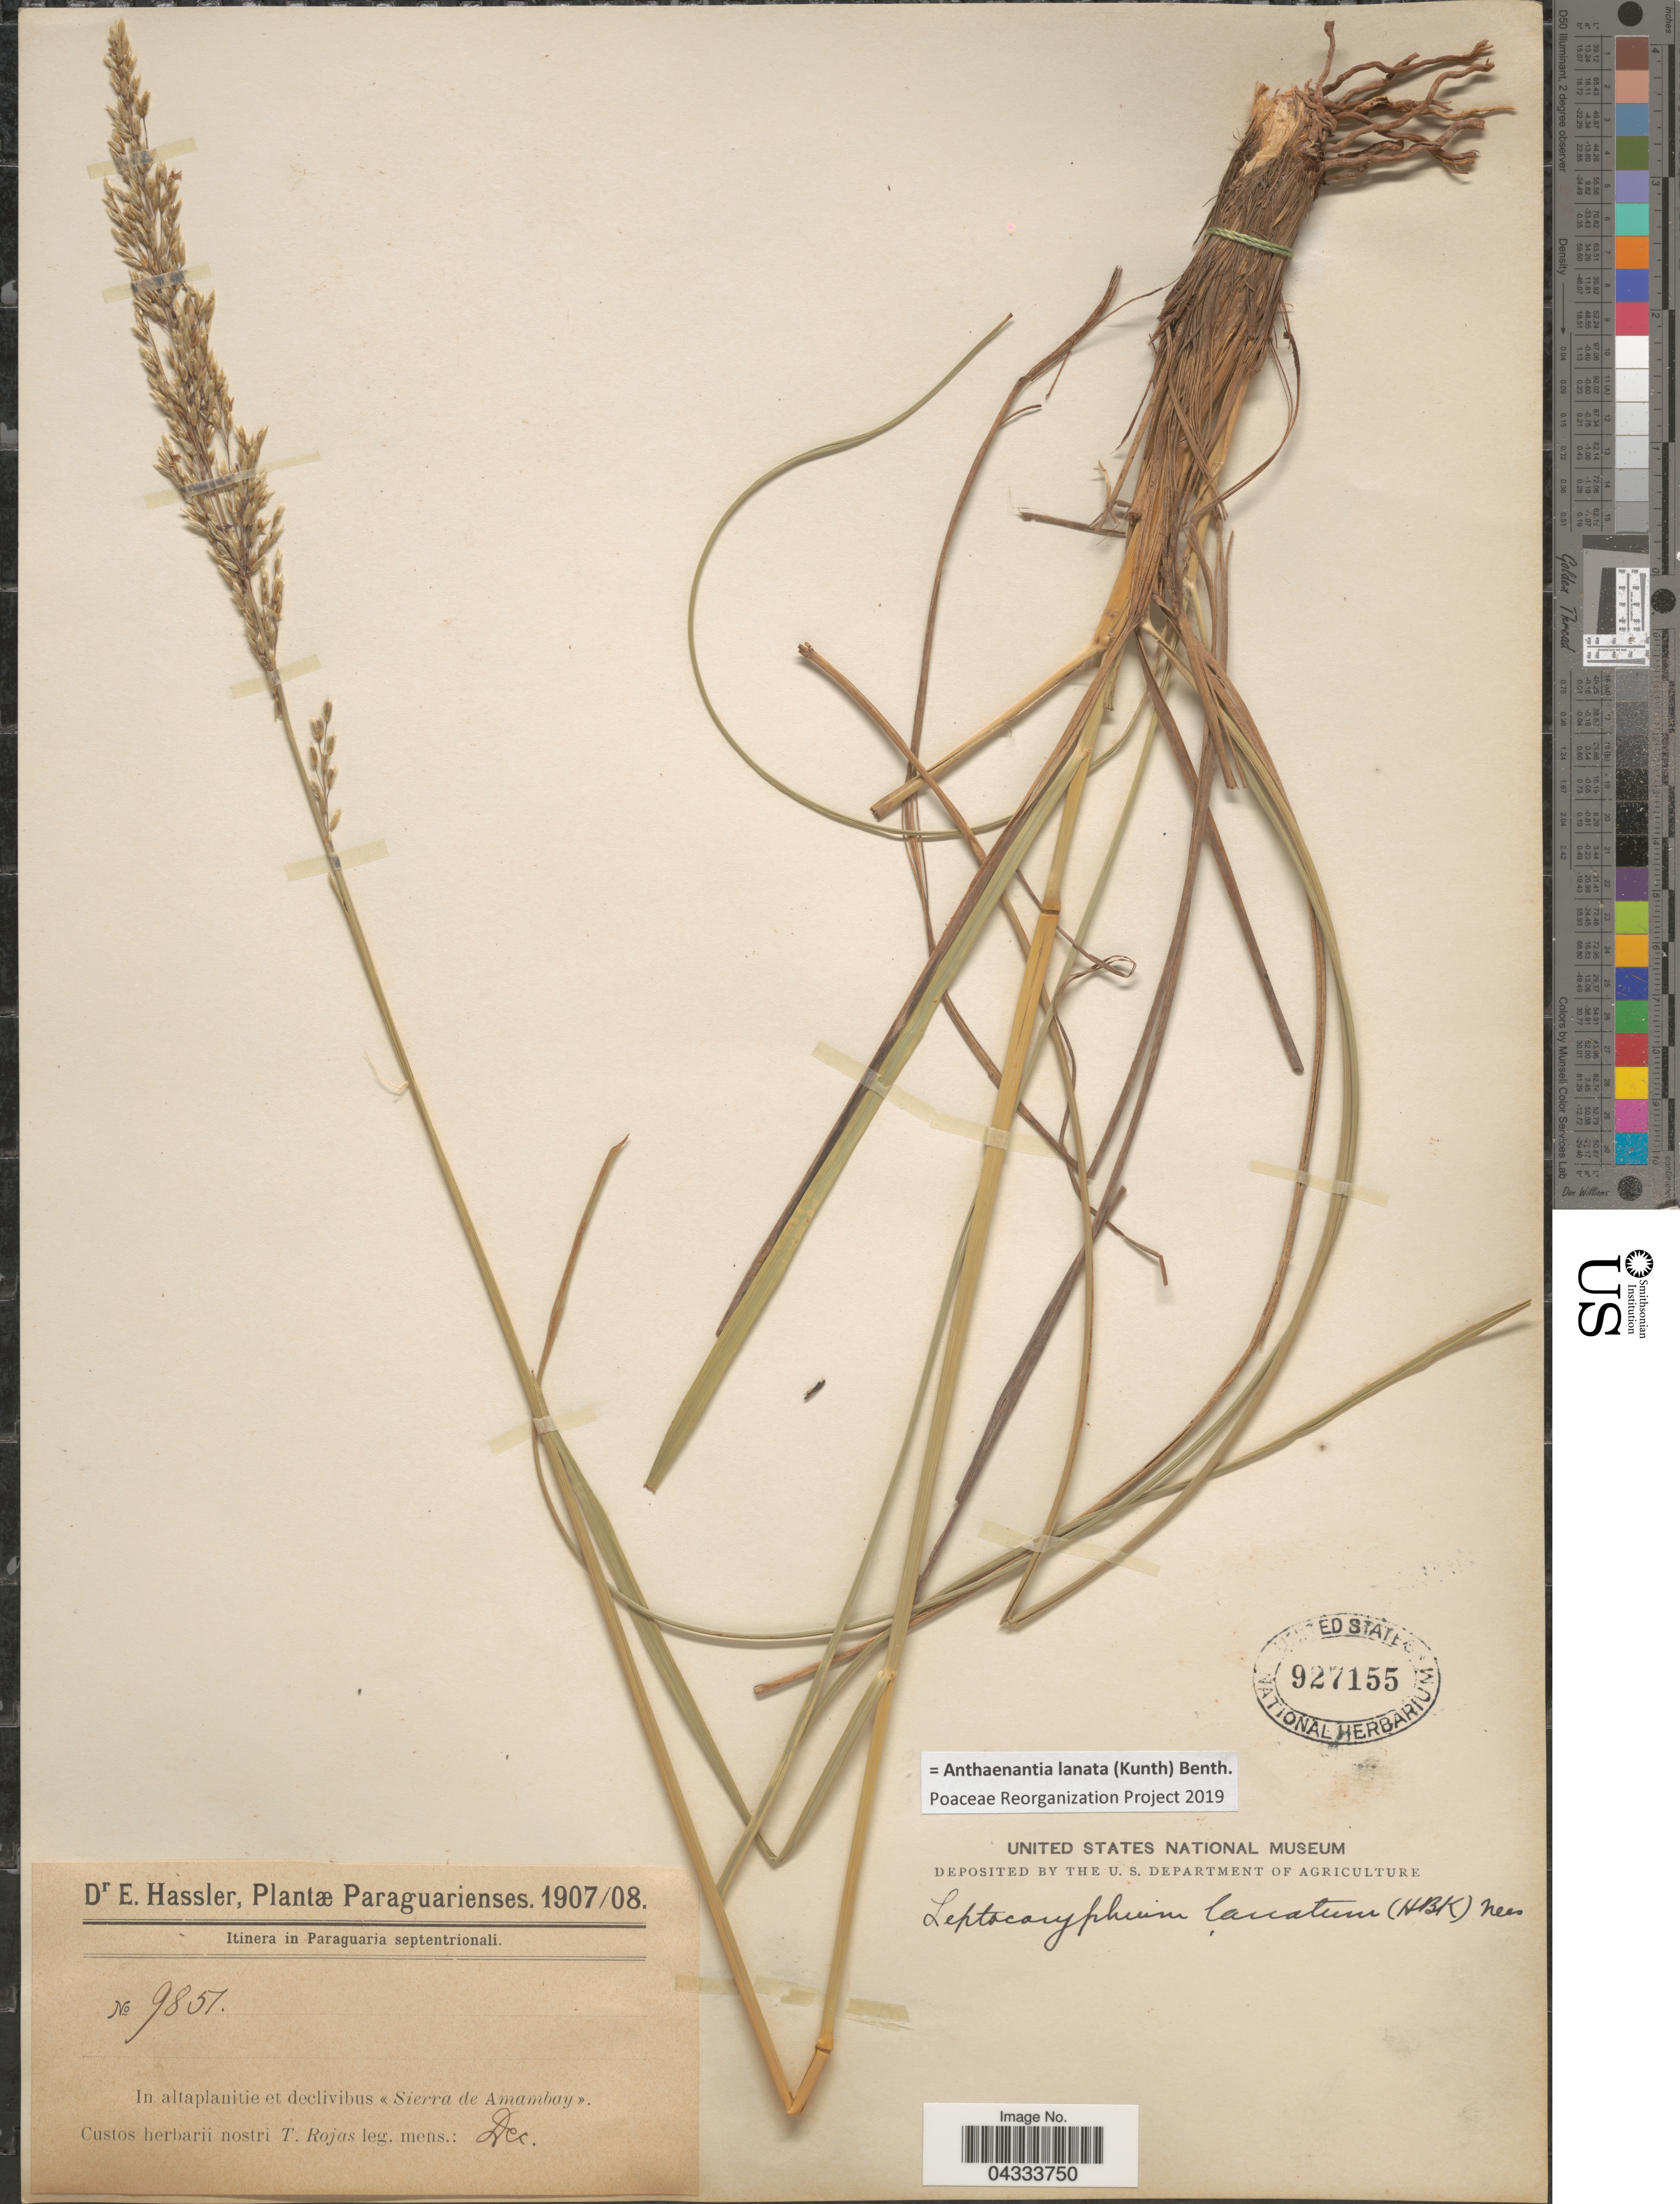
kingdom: Plantae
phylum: Tracheophyta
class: Liliopsida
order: Poales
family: Poaceae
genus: Anthaenantia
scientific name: Anthaenantia lanata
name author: (Kunth) Benth.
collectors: T. Rojas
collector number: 9851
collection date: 1907-12/1908-12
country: Paraguay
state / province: Paraguari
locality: Itinera in Paraguaria septentrionali. In altaplanitie et declivibus «Sierra de Amambay».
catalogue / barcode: US 927155